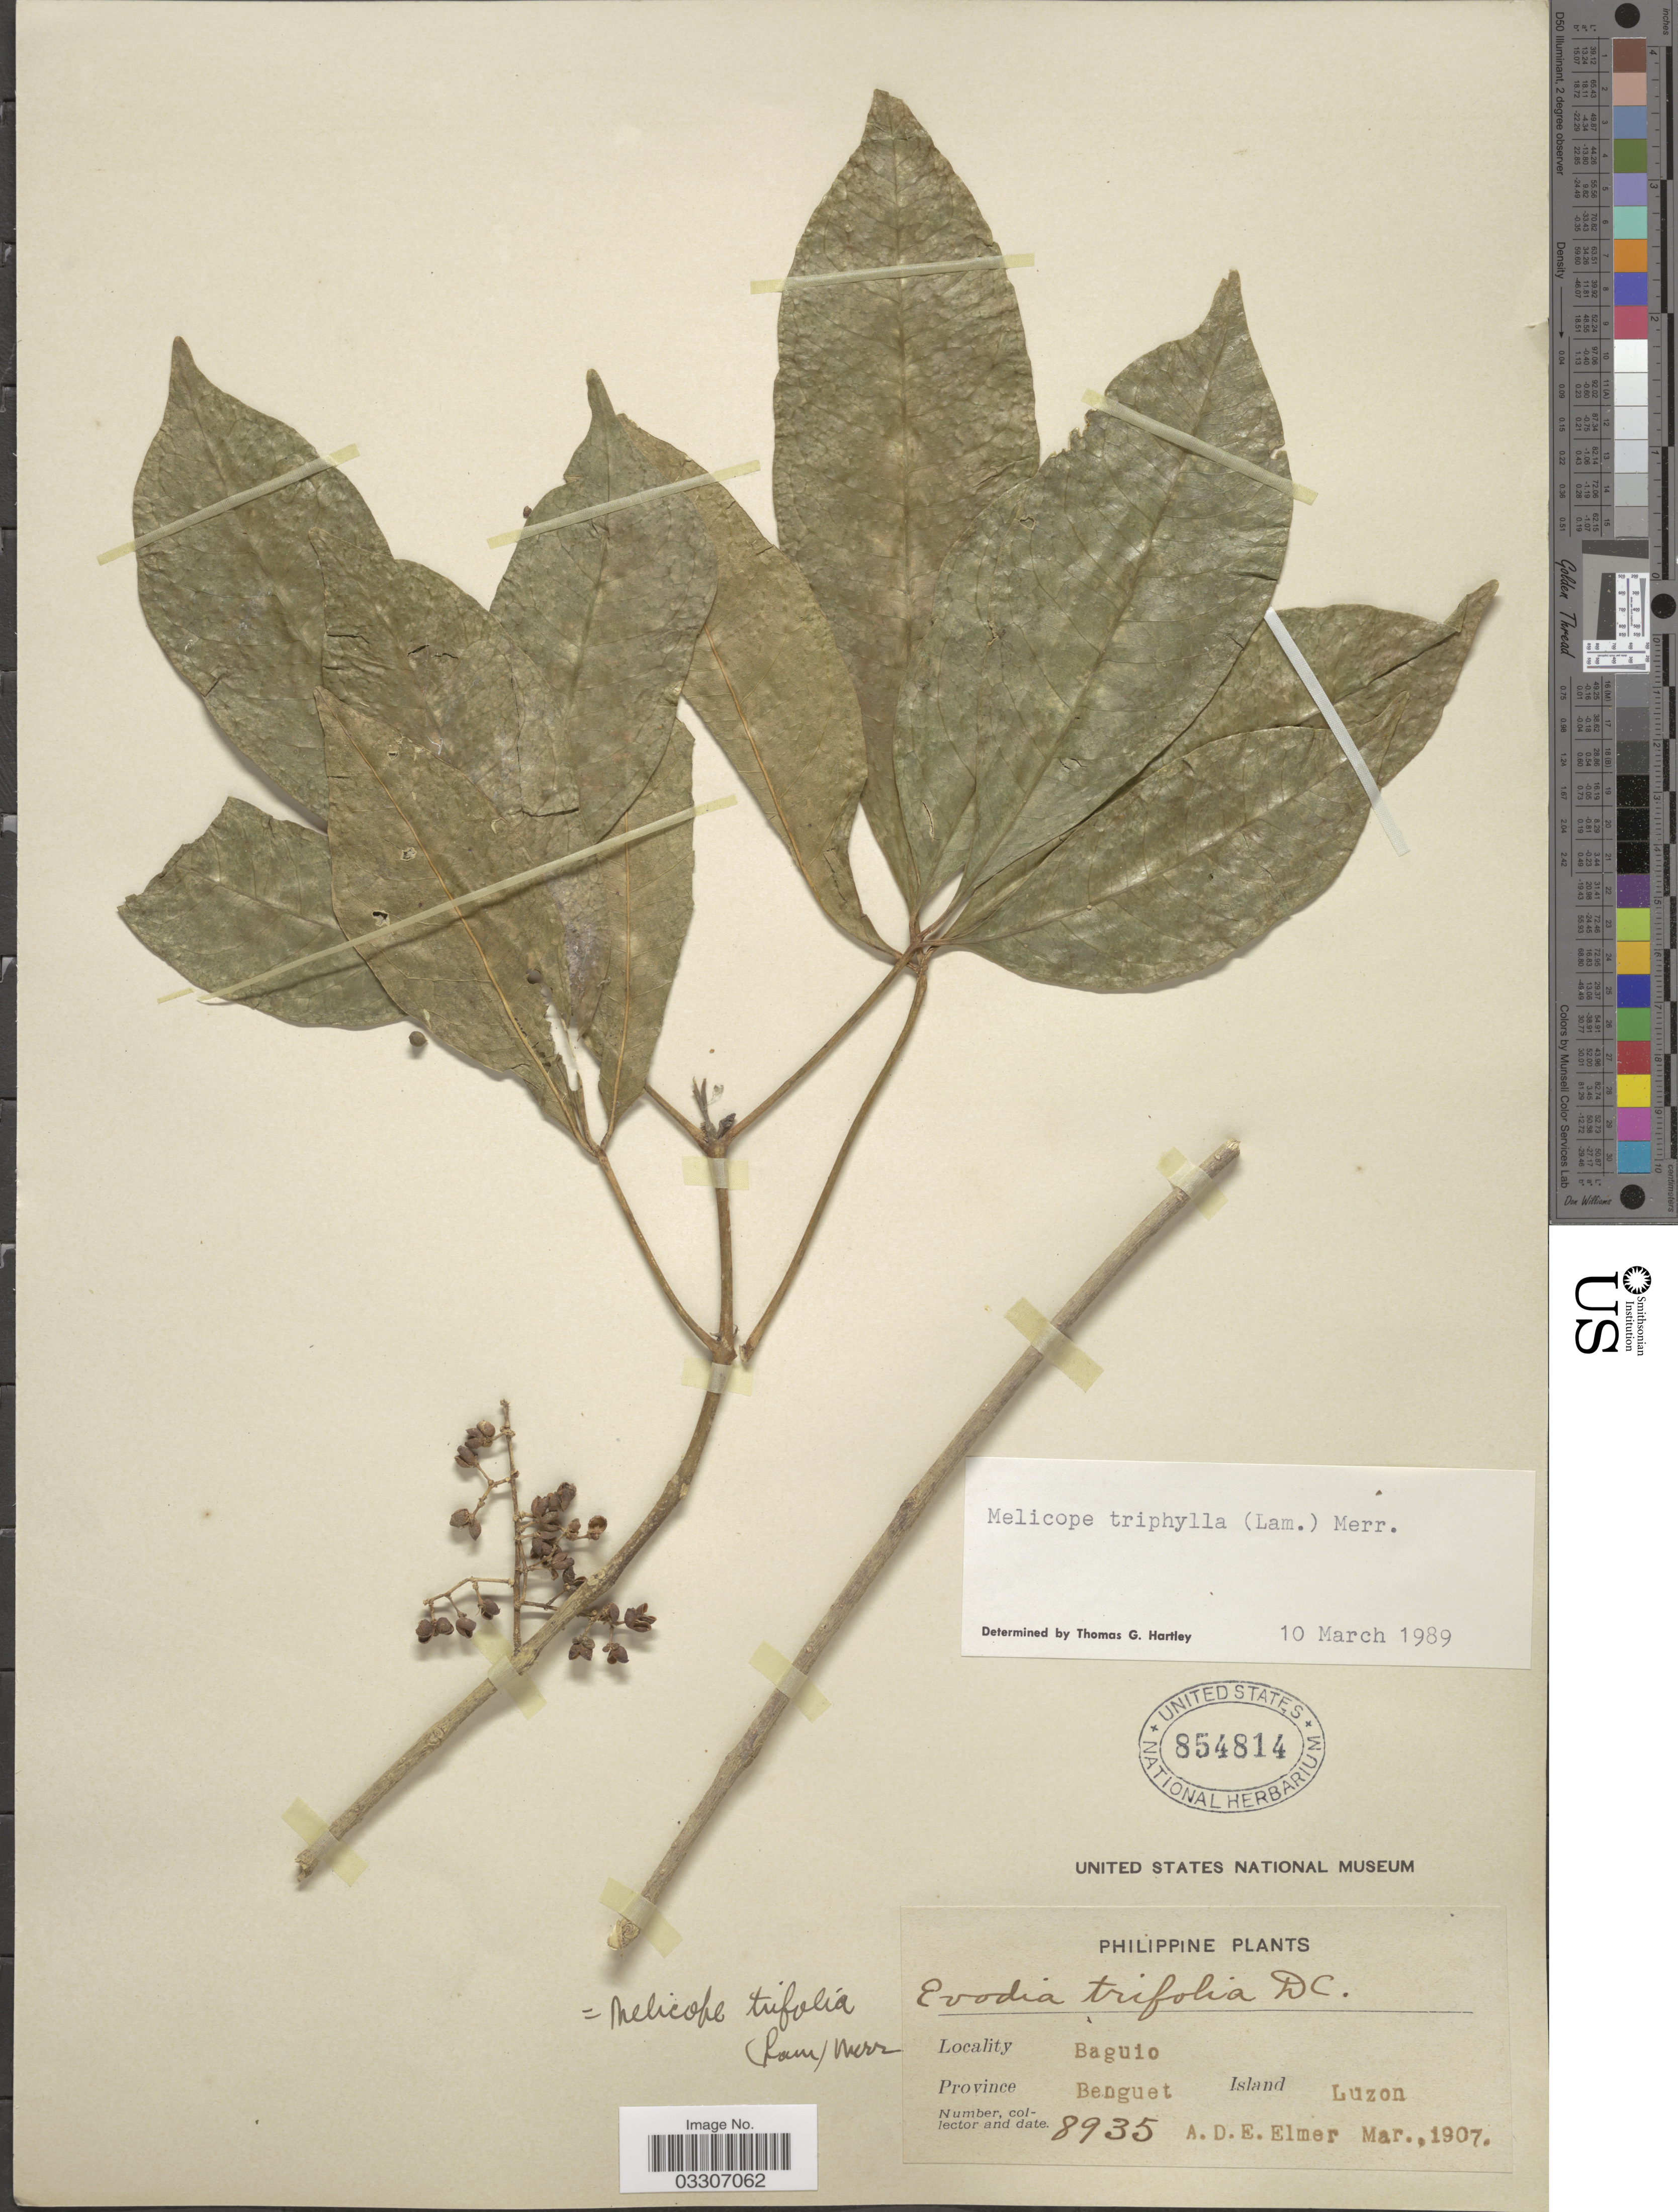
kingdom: Plantae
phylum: Tracheophyta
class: Magnoliopsida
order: Sapindales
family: Rutaceae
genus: Melicope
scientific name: Melicope triphylla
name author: (Lam.) Merr.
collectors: A. D. E. Elmer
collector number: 8935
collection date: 1907-03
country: Philippines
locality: Baguio. Province Benguet Island Luzon.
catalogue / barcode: US 854814